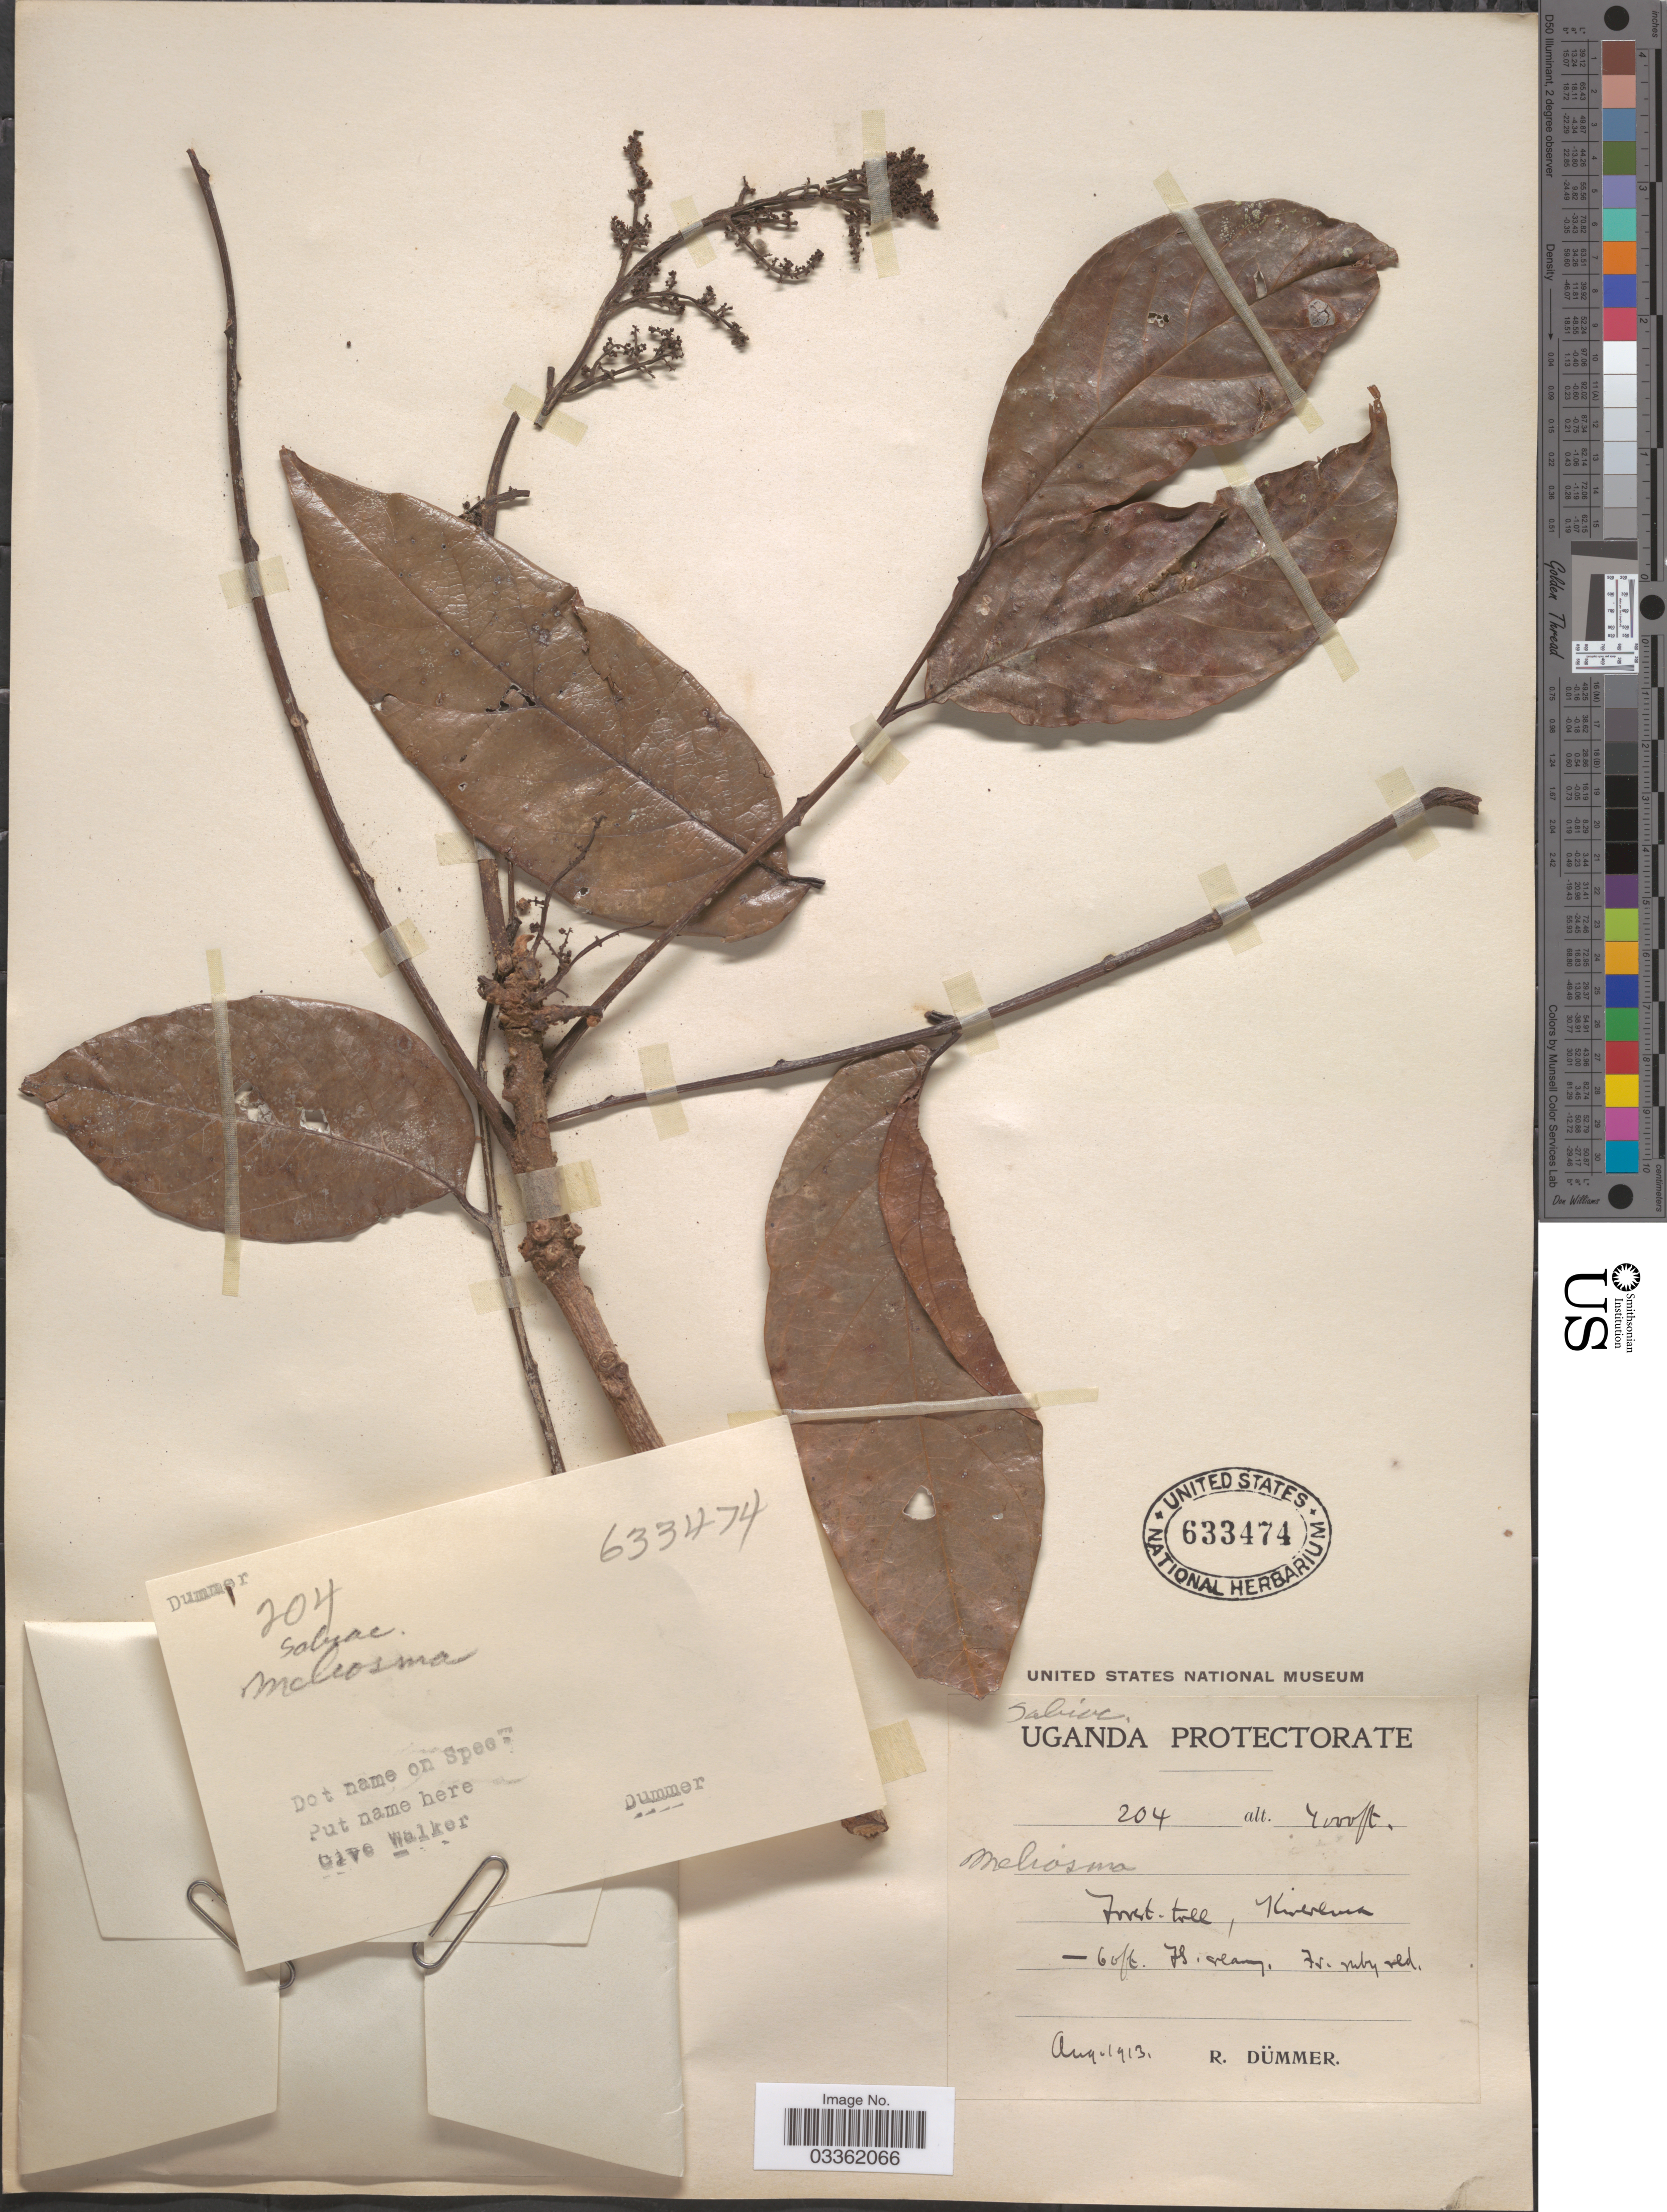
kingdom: Plantae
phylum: Tracheophyta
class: Magnoliopsida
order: Proteales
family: Sabiaceae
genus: Meliosma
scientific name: Meliosma sp.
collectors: R. A. Dümmer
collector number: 204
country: Uganda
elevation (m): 1219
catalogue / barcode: US 633474